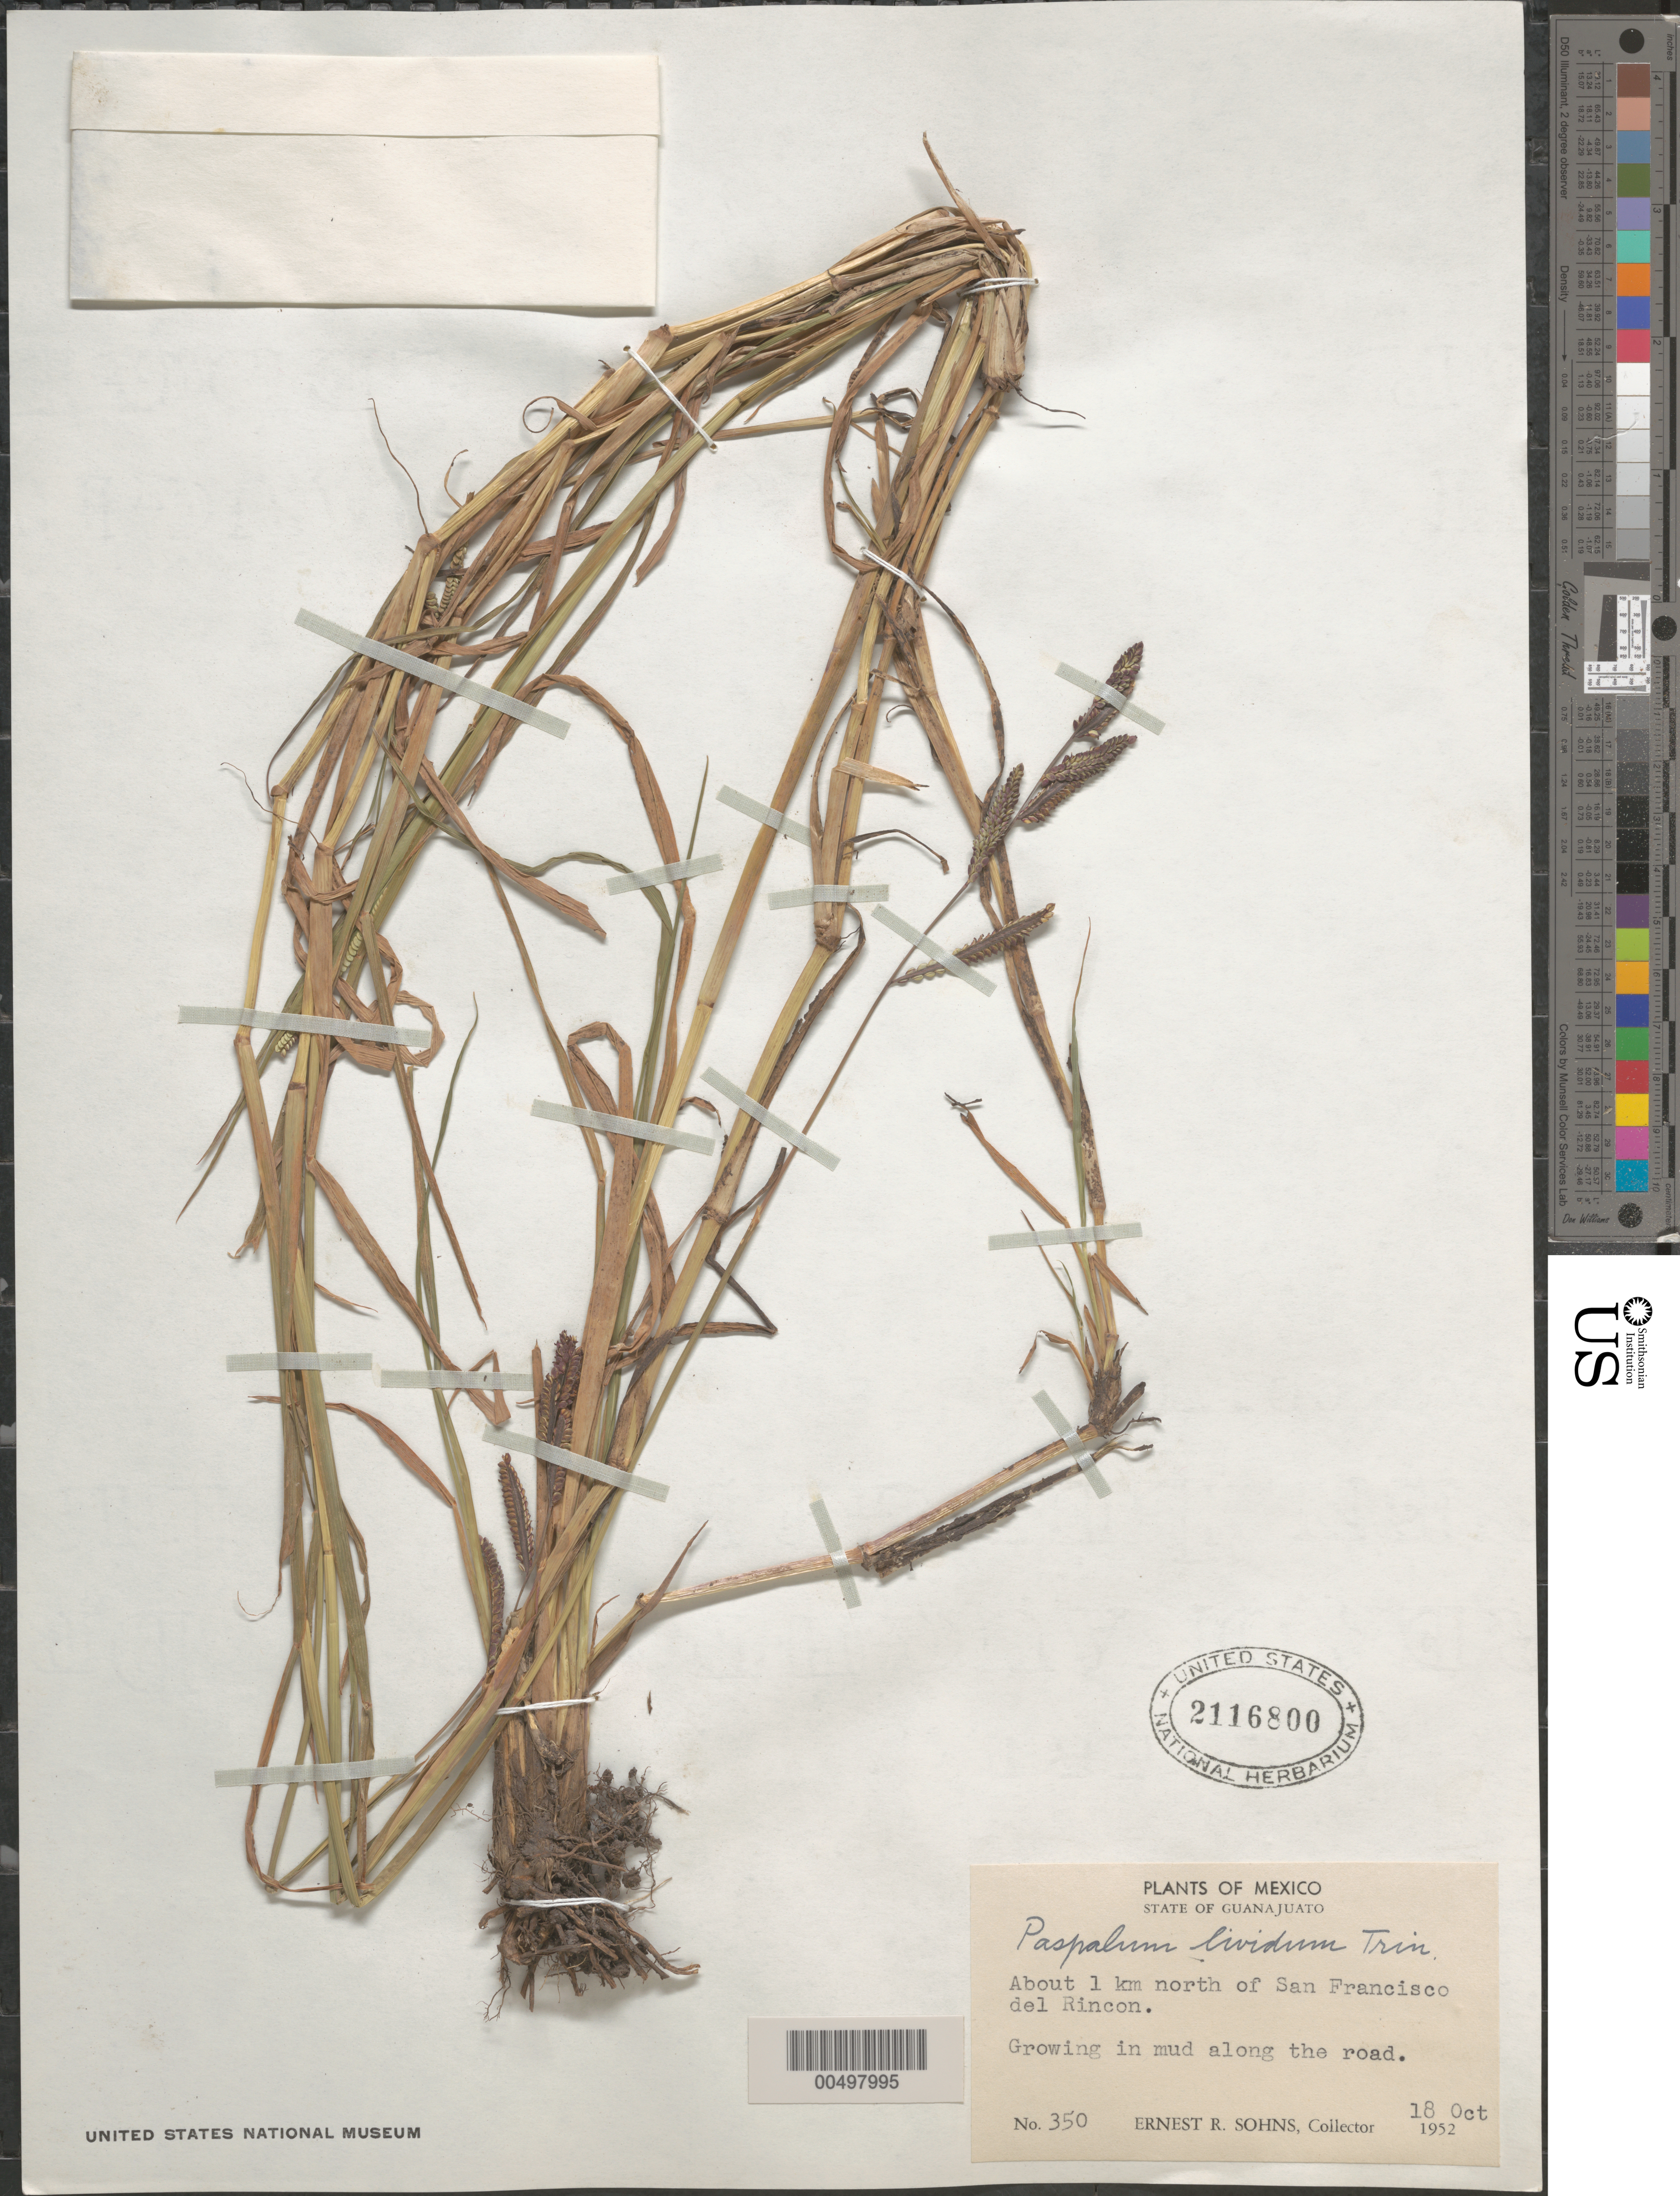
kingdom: Plantae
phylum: Tracheophyta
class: Liliopsida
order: Poales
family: Poaceae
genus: Paspalum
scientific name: Paspalum lividum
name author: Trin. in Schltdl.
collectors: E. R. Sohns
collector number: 350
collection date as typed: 18 Oct 1952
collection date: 1952-10-18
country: Mexico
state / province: Guanajuato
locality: About 1 km N of San Francisco del Rincon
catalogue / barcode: US 2116800